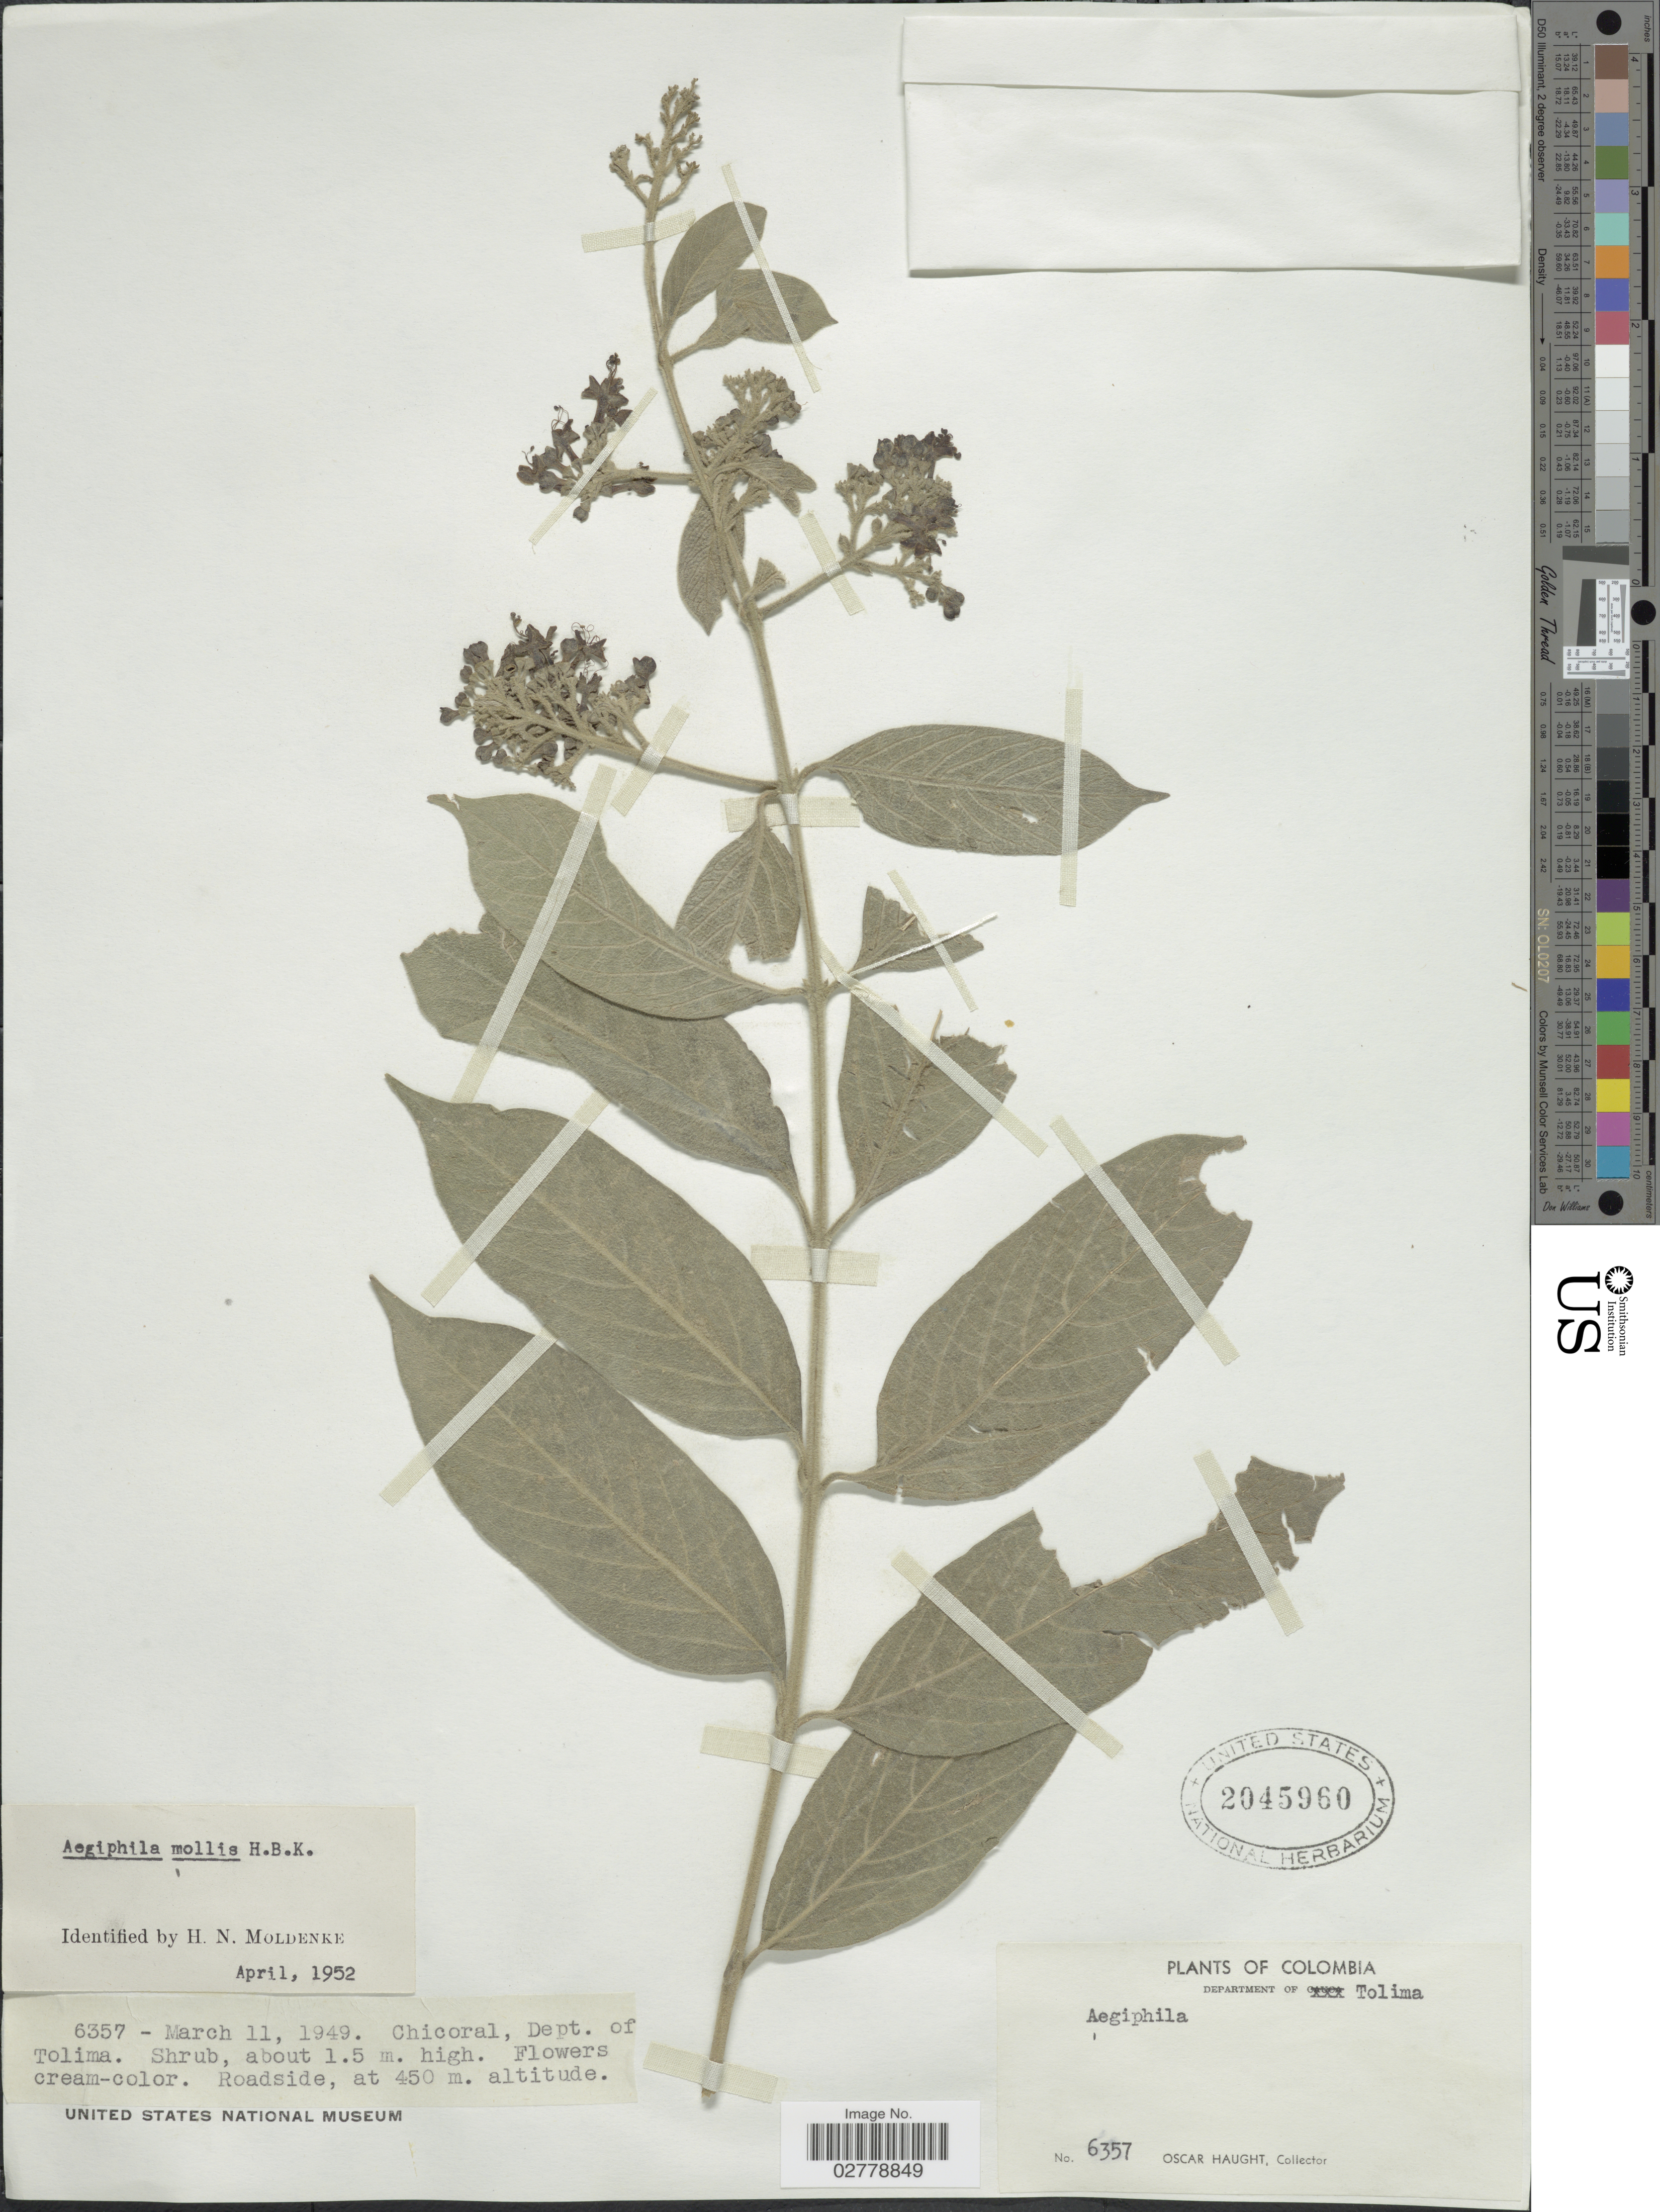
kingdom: Plantae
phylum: Tracheophyta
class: Magnoliopsida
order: Lamiales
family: Lamiaceae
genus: Aegiphila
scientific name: Aegiphila mollis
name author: Kunth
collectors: O. L. Haught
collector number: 6357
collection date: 1949-03-11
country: Colombia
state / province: Tolima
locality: Chicoral, Dept. of Tolima.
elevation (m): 450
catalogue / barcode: US 2045960